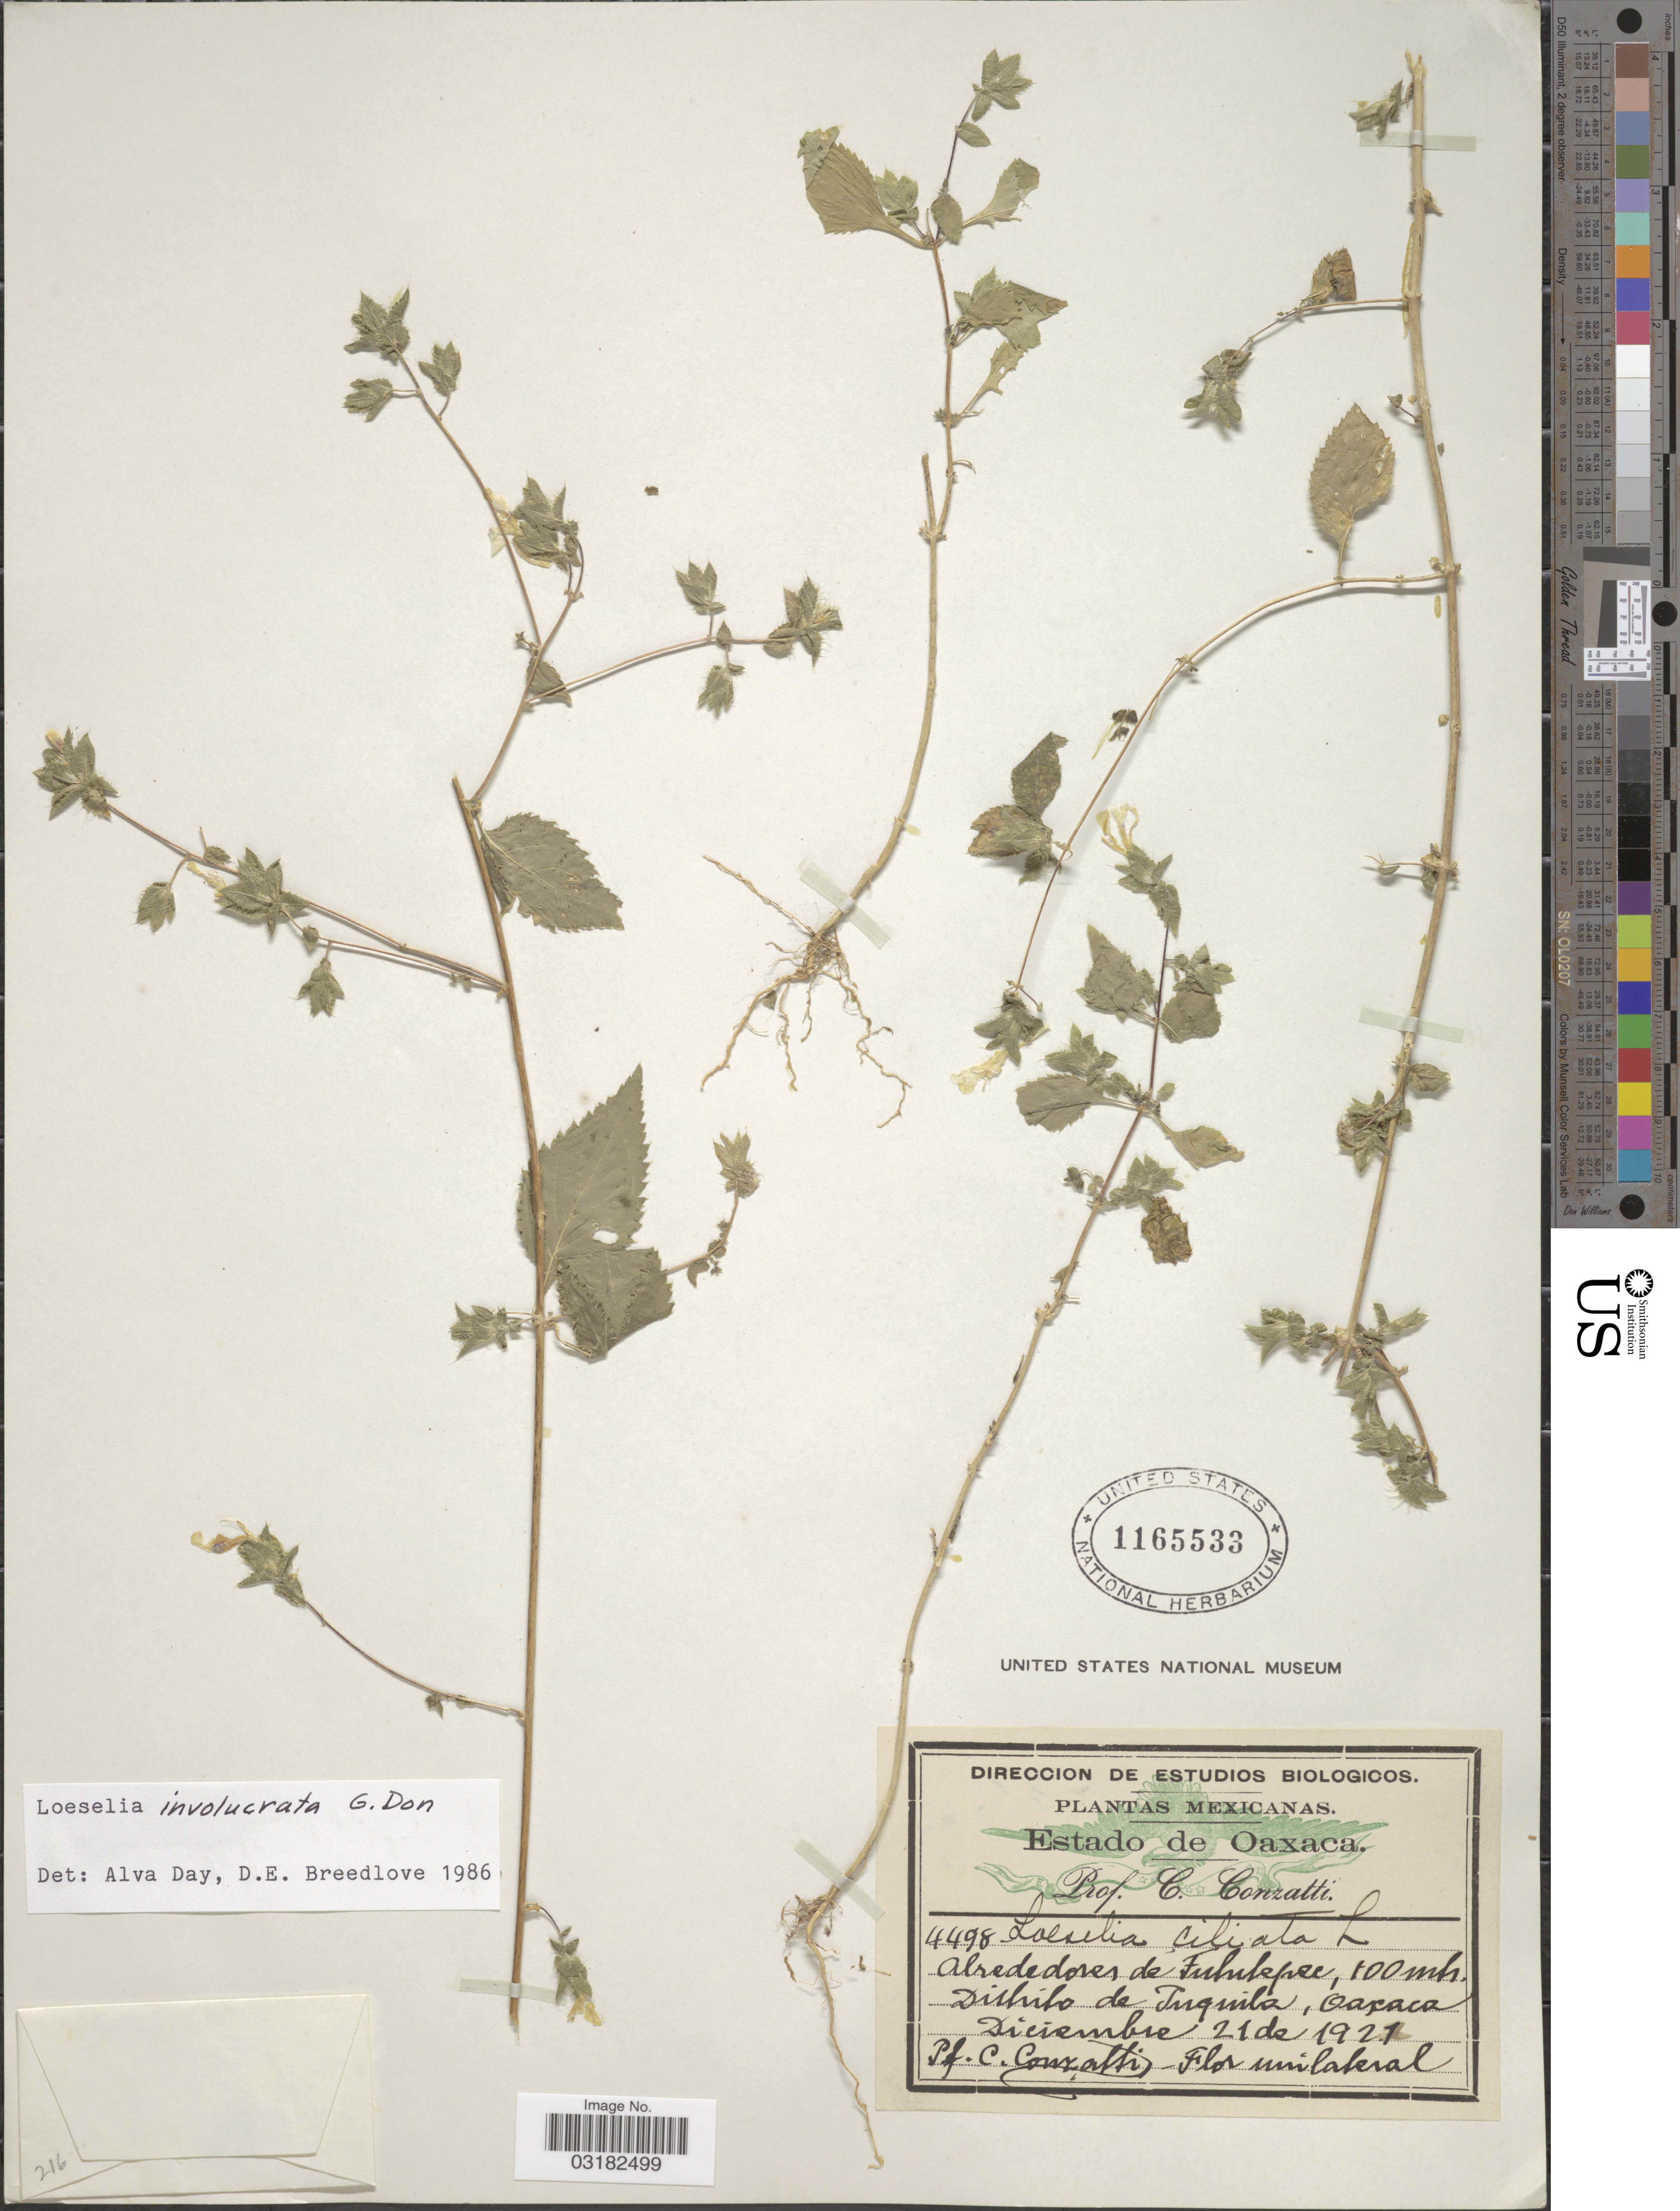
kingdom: Plantae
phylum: Tracheophyta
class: Magnoliopsida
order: Ericales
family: Polemoniaceae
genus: Loeselia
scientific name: Loeselia involucrata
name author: G. Don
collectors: C. Conzatti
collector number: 4498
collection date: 1921-12-21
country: Mexico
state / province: Oaxaca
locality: Alrededor de Tututepec, Distrito de Tuquila, Oaxaca.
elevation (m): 100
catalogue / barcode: US 1165533